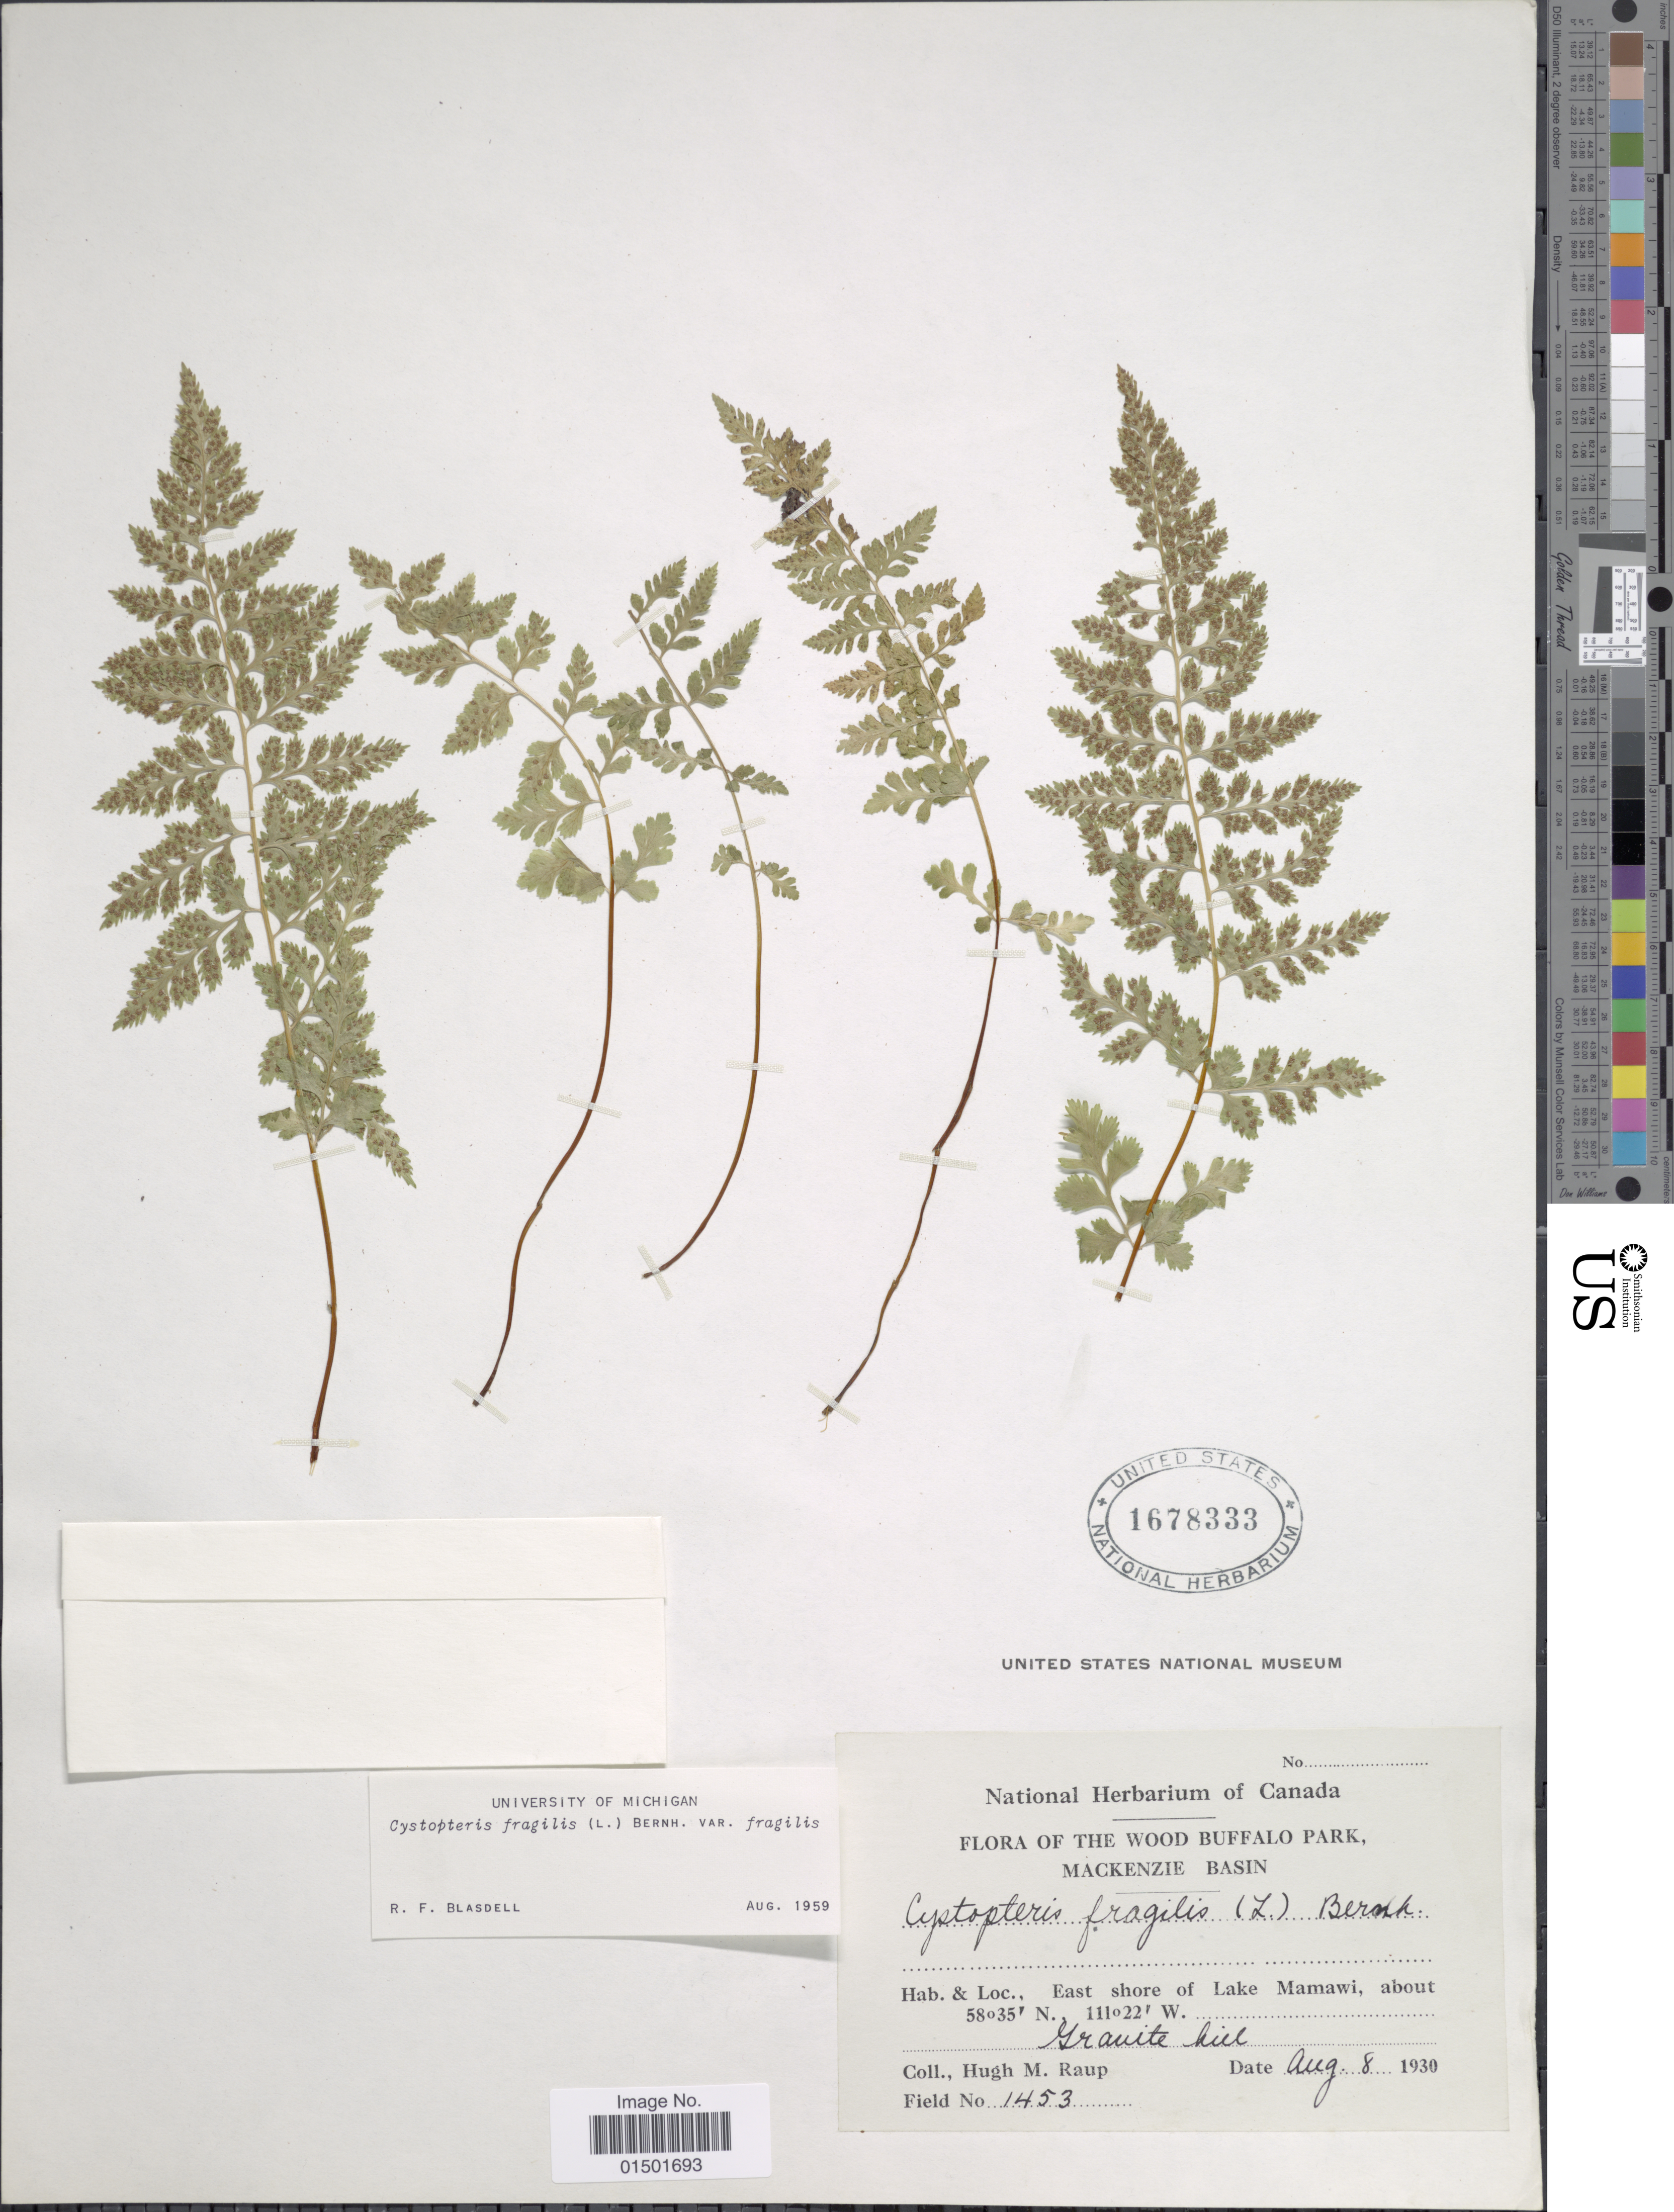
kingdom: Plantae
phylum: Tracheophyta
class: Polypodiopsida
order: Polypodiales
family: Cystopteridaceae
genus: Cystopteris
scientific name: Cystopteris fragilis var. fragilis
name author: (L.) Bernh.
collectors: H. Raup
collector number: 1453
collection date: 1930-08-08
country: Canada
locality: Wood Buffalo Park, Mackenzie Basin. East shore of Lake Mamawi. Granite hill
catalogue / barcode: US 1678333